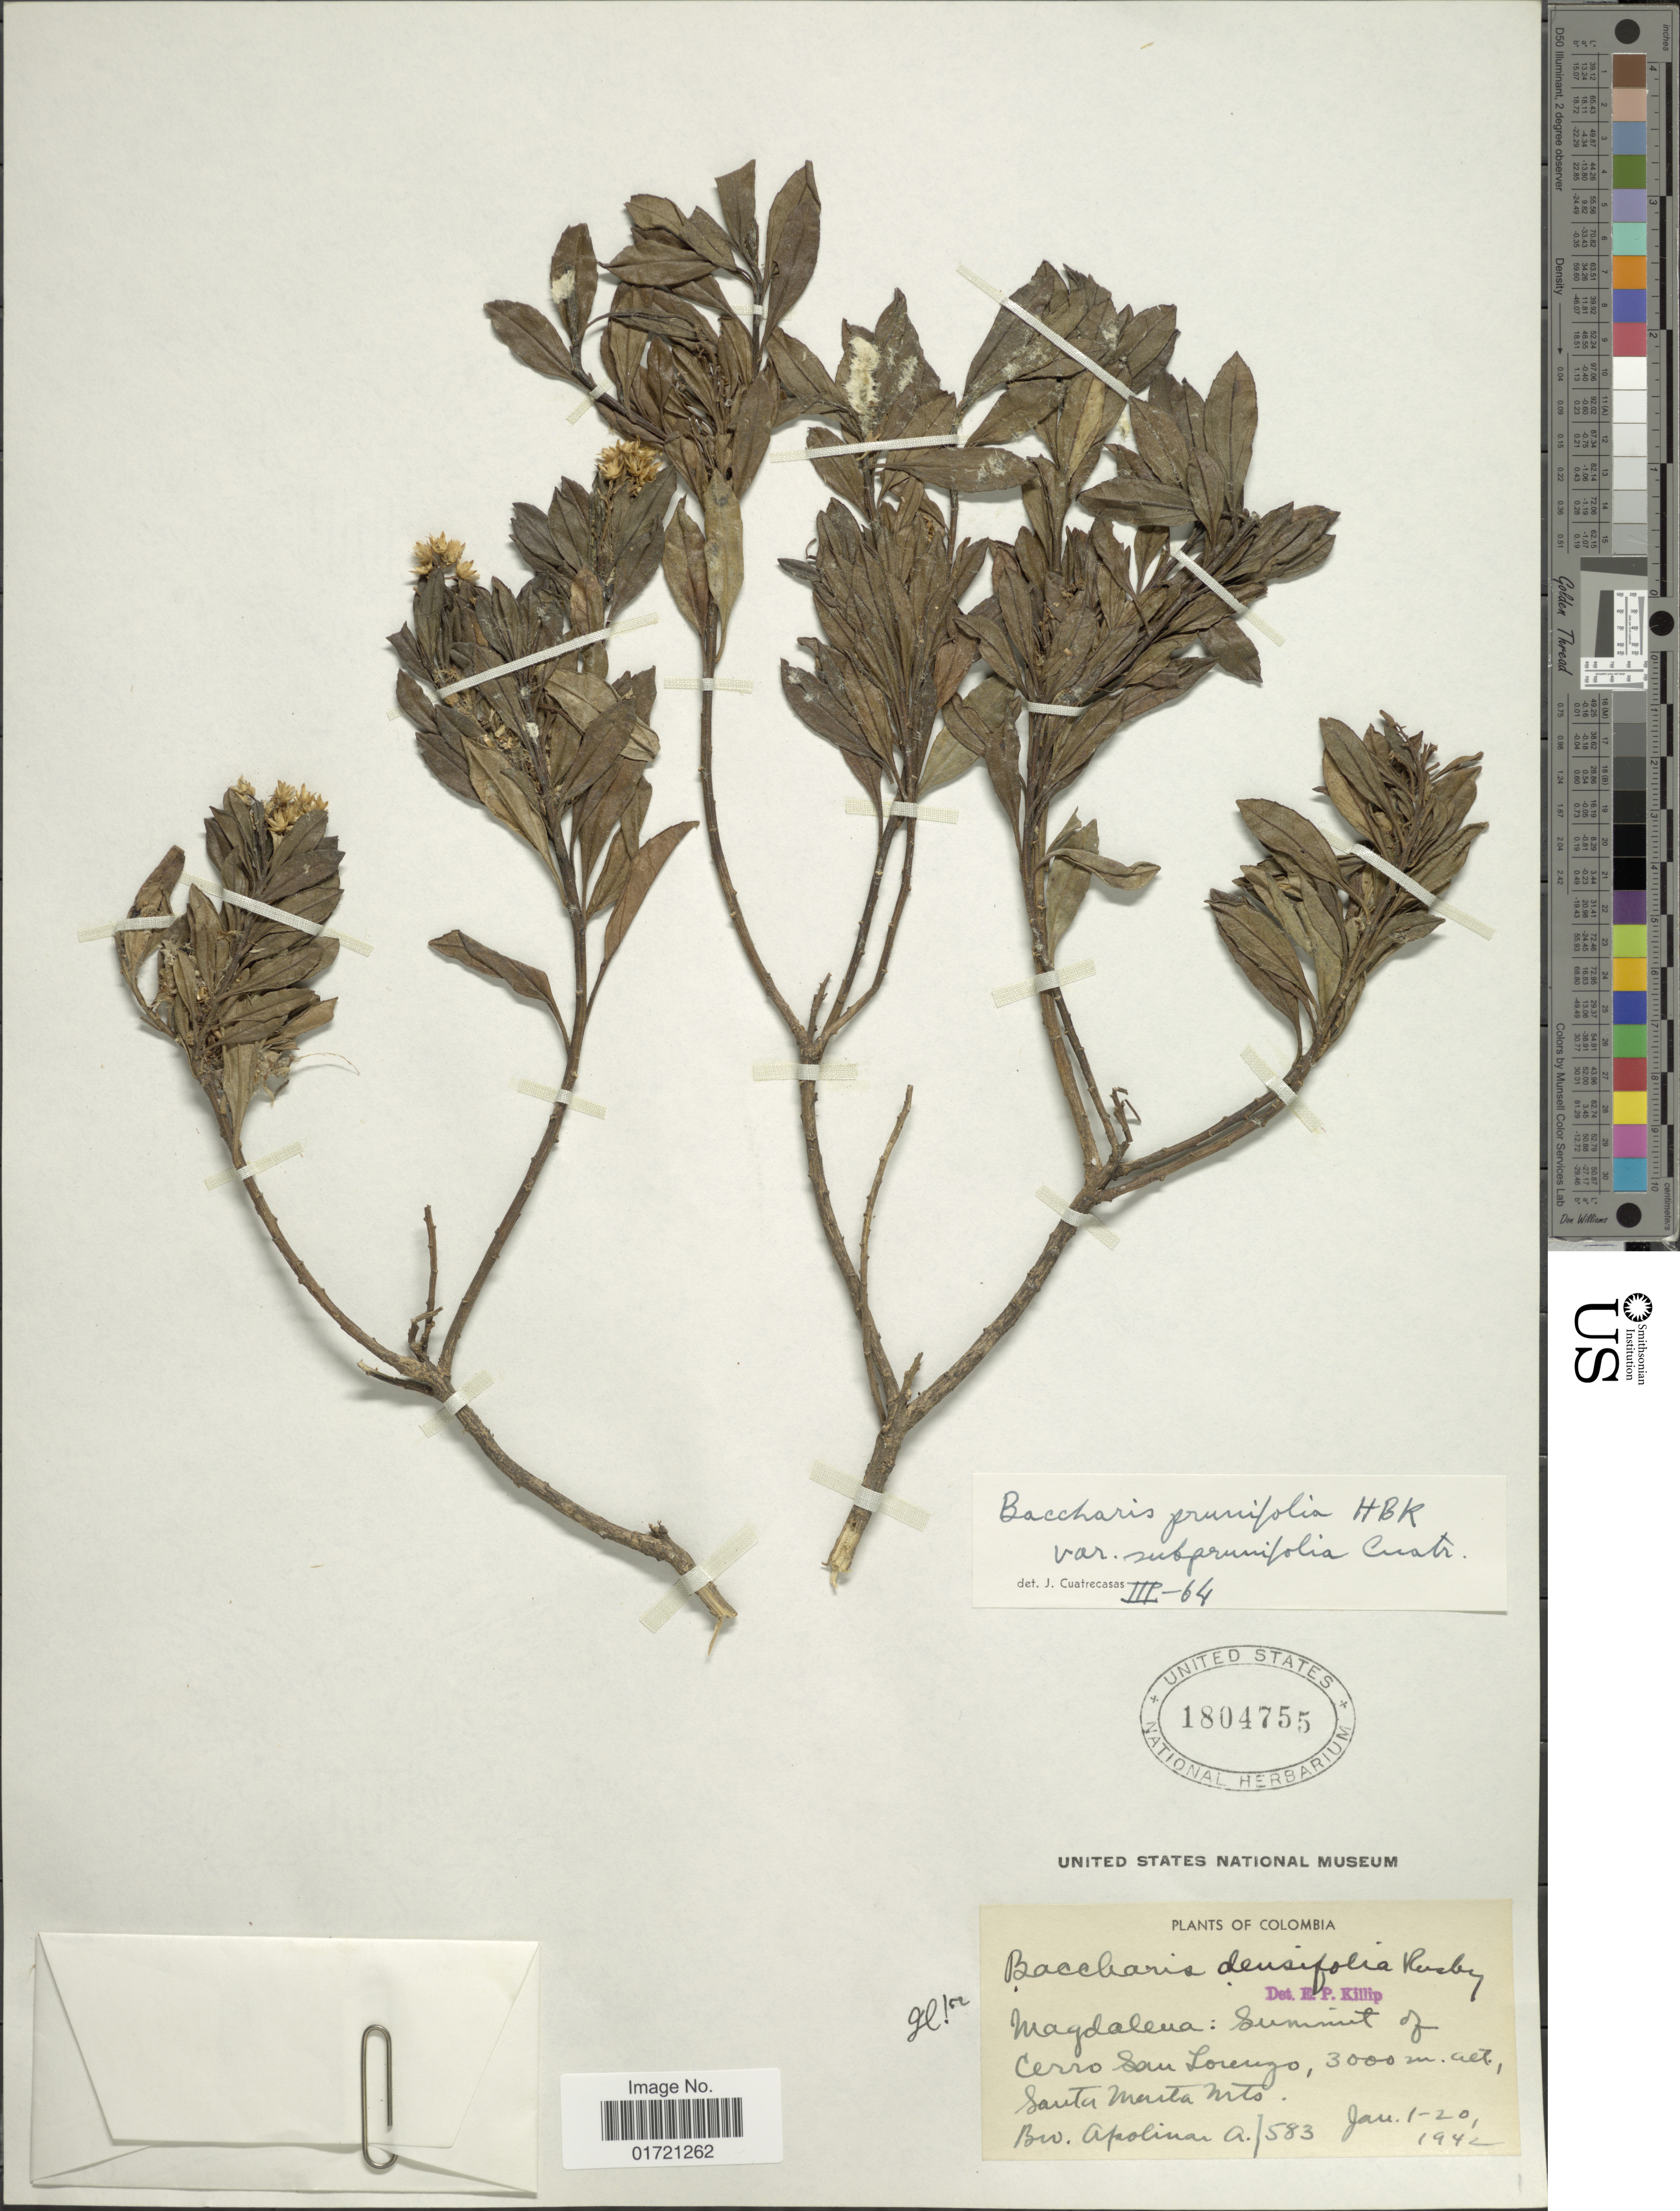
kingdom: Plantae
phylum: Tracheophyta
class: Magnoliopsida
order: Asterales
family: Asteraceae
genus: Baccharis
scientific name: Baccharis prunifolia var. subprunifolia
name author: Cuatrec.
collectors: Bro. Apolinar A.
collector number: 583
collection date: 1942-01-01/1942-01-20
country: Colombia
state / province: Magdalena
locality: Magdalena: Summit of Cerro San Lorenzo, Santa Marta Mts.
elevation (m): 3000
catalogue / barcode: US 1804755